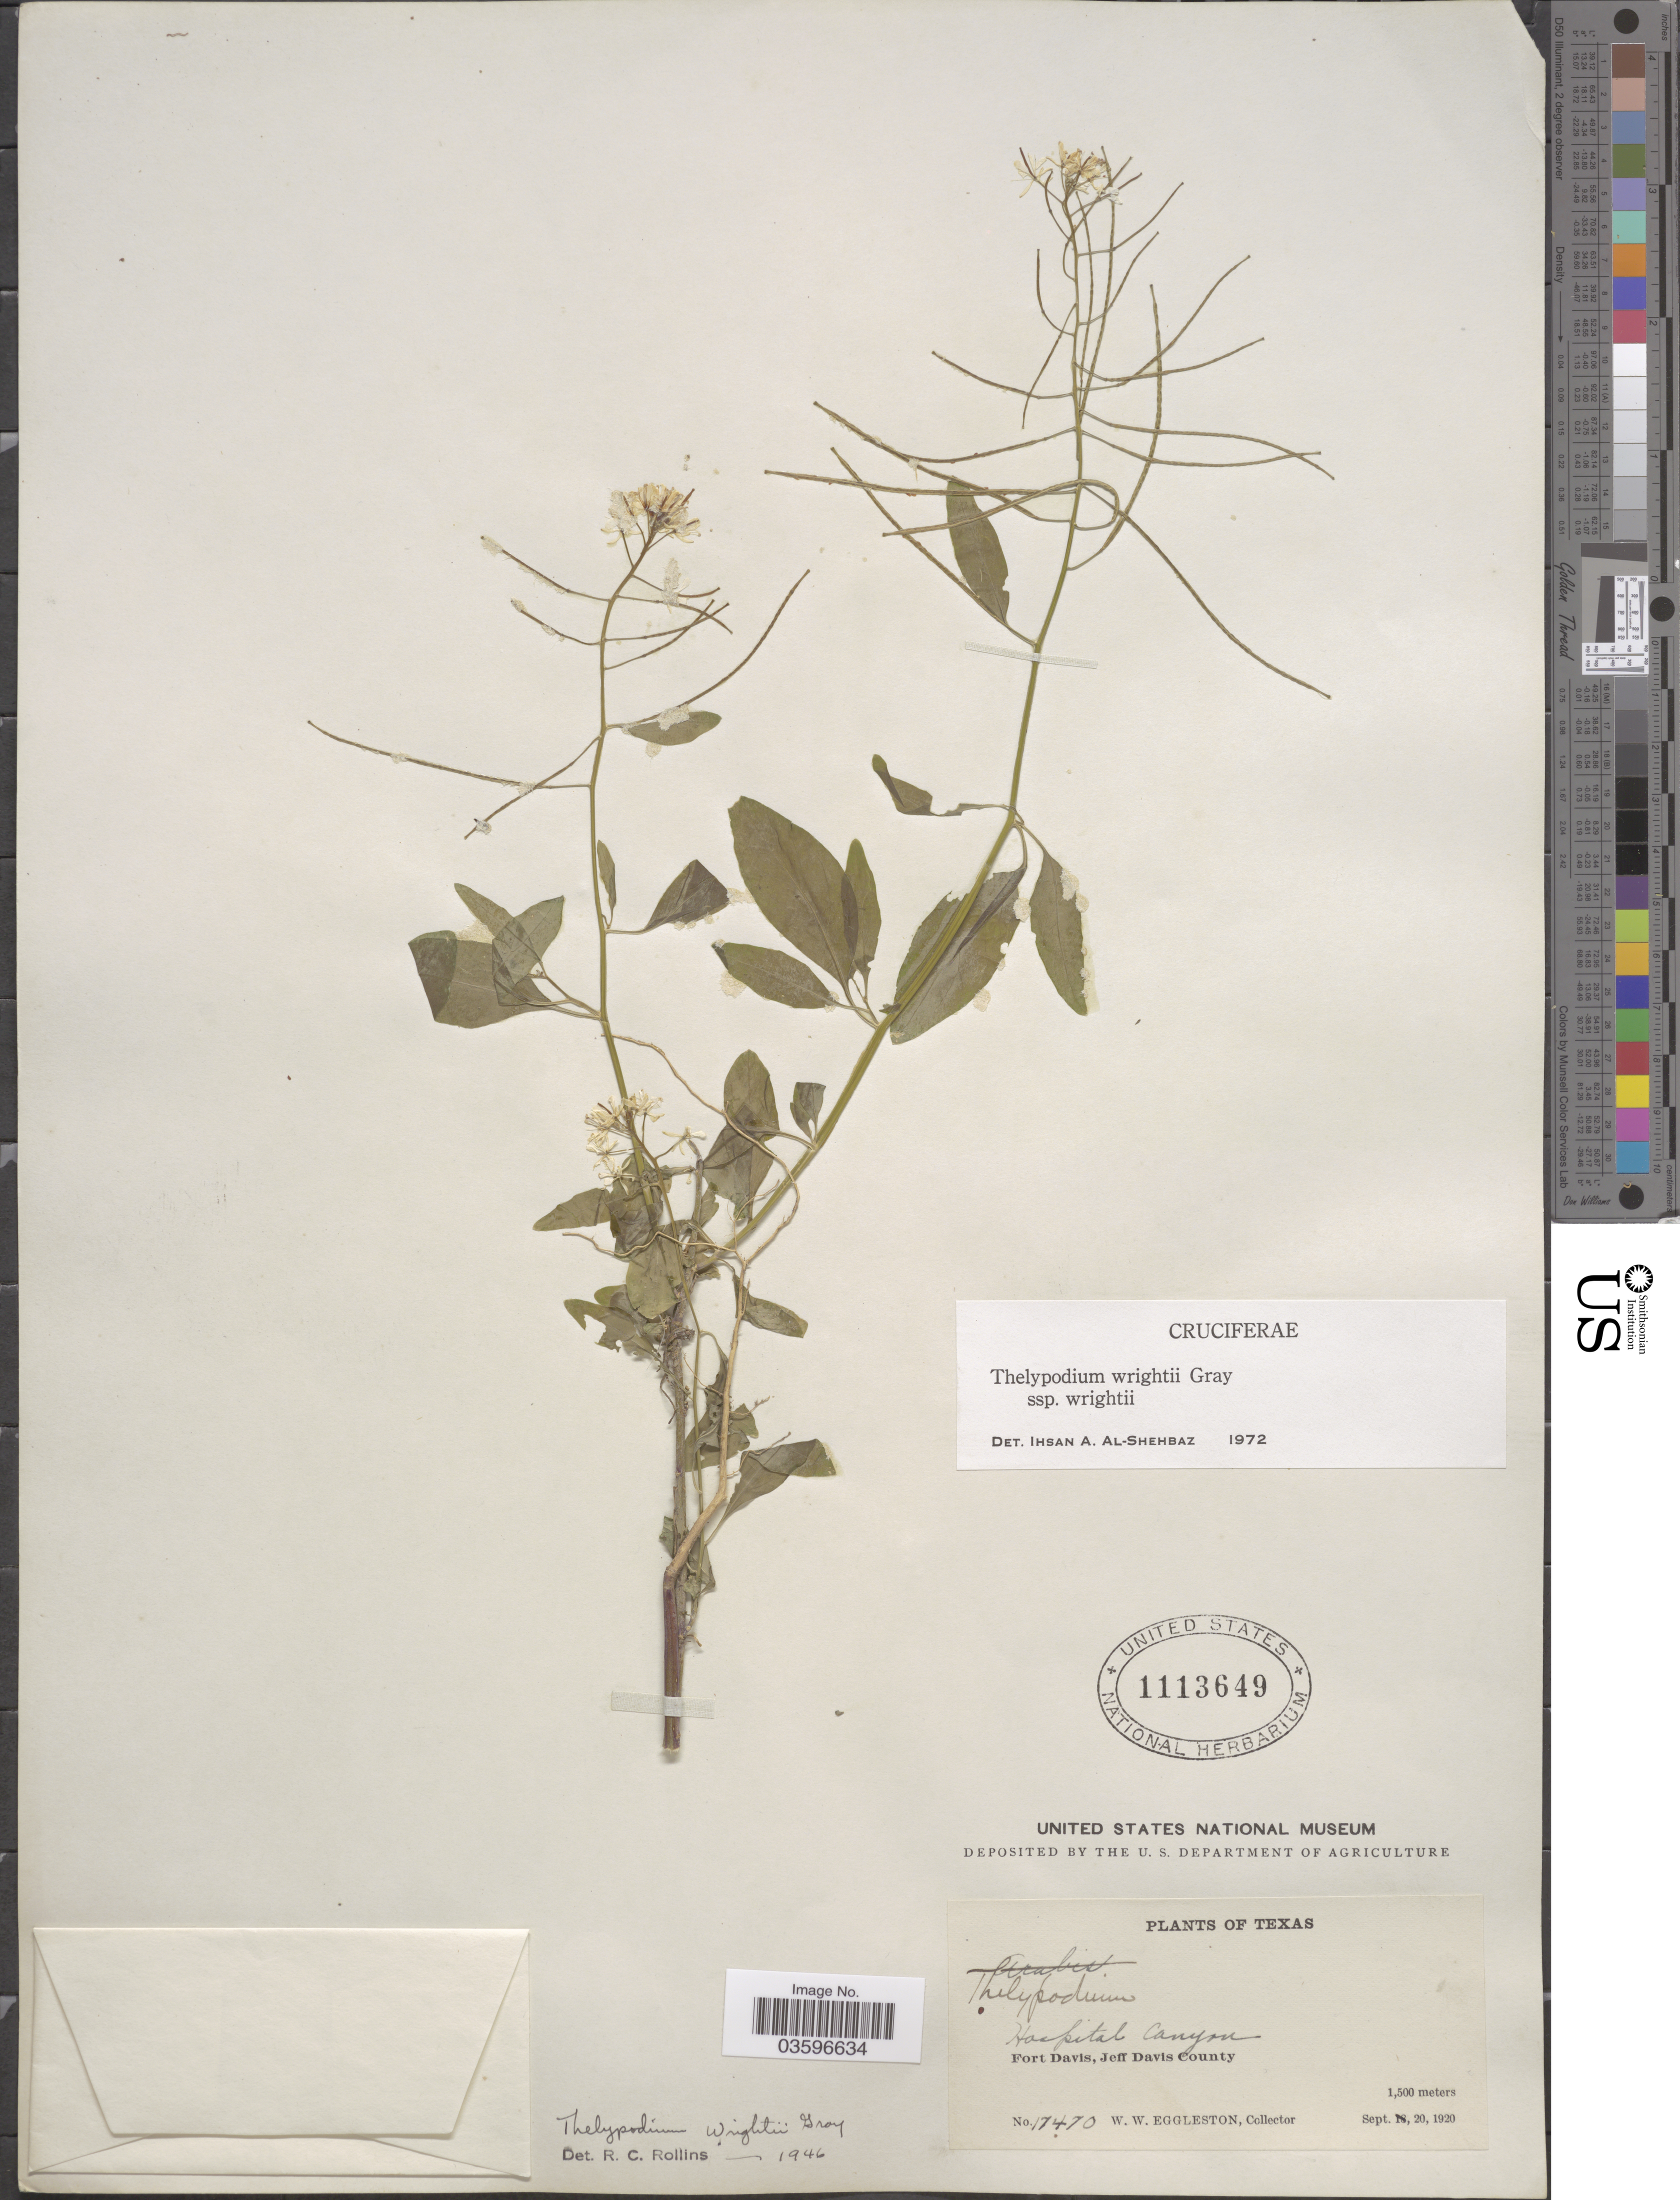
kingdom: Plantae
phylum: Tracheophyta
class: Magnoliopsida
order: Brassicales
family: Brassicaceae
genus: Thelypodium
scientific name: Thelypodium wrightii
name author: A. Gray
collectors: W. W. Eggleston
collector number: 17470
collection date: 1920-09-20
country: United States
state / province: Texas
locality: Hospital Canyon. Fort Davis, Jeff Davis County.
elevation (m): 1500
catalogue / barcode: US 1113649